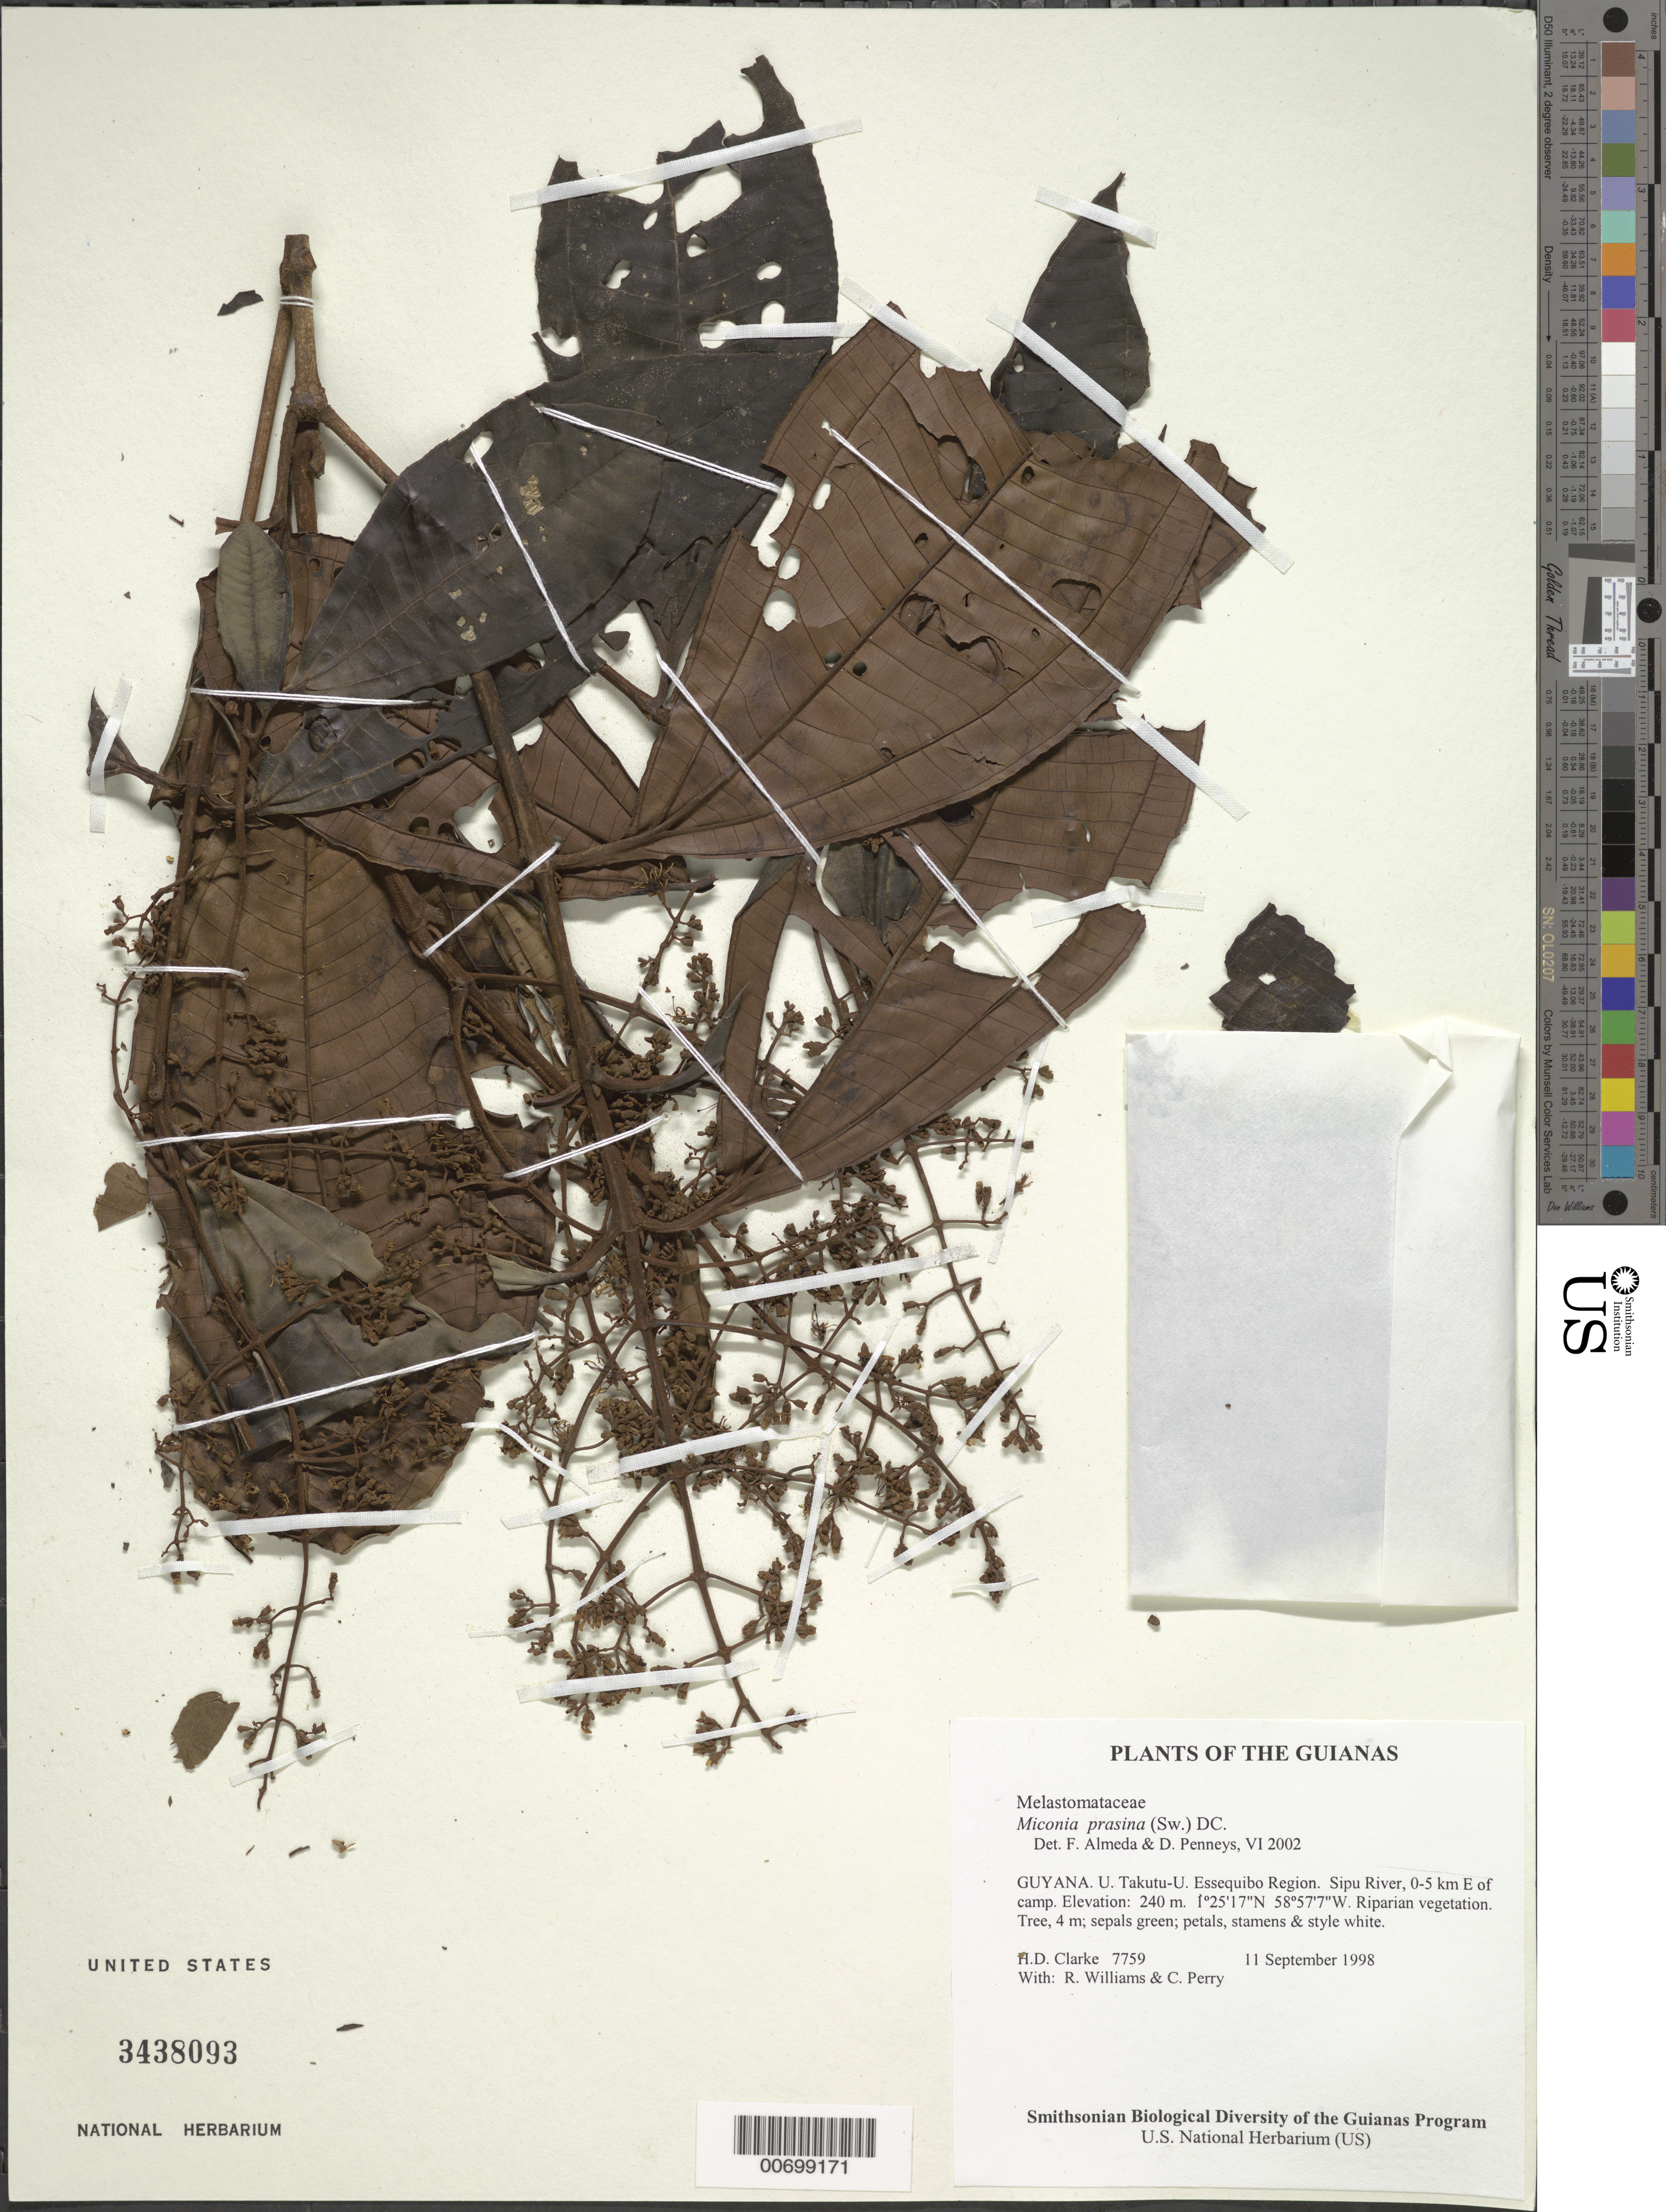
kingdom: Plantae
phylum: Tracheophyta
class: Magnoliopsida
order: Myrtales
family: Melastomataceae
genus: Miconia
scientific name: Miconia prasina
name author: (Sw.) DC.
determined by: Almeda, F.; Penneys, D. S.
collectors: H. D. Clarke, R. Williams & C. Perry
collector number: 7759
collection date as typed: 11 September 1998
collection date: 1998-09-11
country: Guyana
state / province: U. Takutu-U. Essequibo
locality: Sipu River, 0-5 km E of camp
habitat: Riparian vegetation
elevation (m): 240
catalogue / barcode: US 3438093